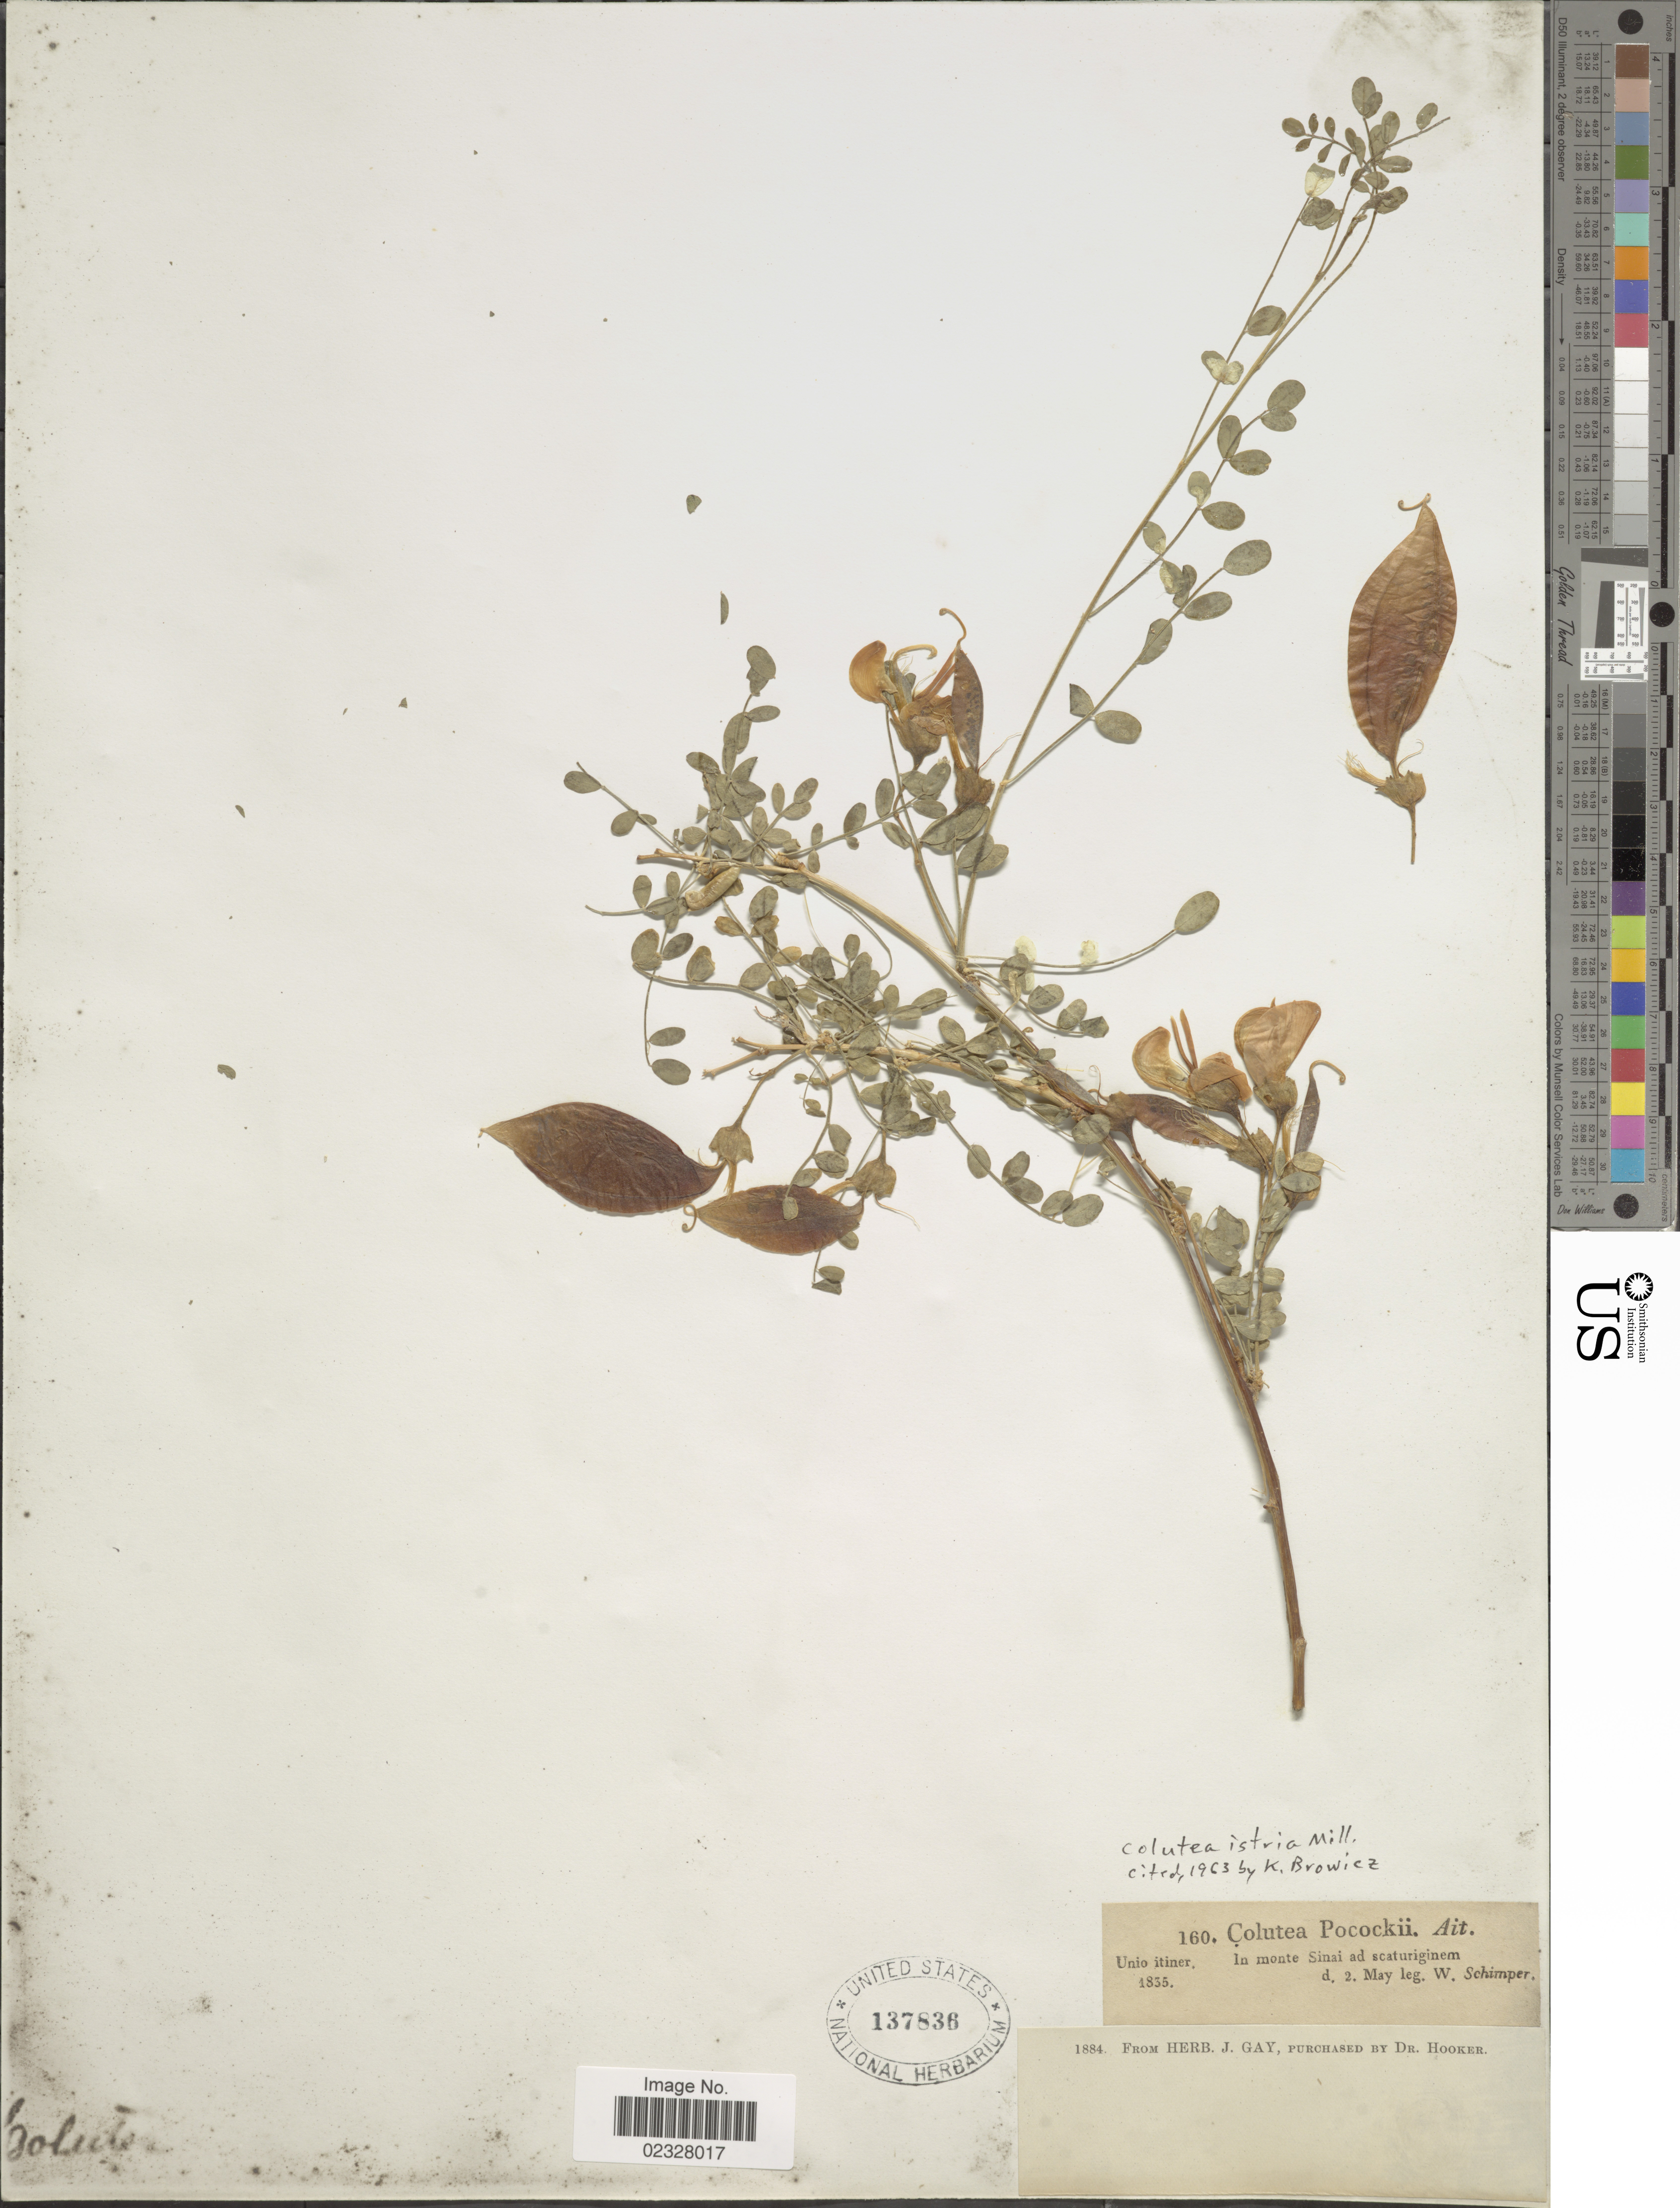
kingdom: Plantae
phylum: Tracheophyta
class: Magnoliopsida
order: Fabales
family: Fabaceae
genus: Colutea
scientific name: Colutea istrea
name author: Mill.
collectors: W. Schimper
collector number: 160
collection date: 1835-05-02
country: Egypt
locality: In monte Sinai ad scaturiginem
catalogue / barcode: US 137836